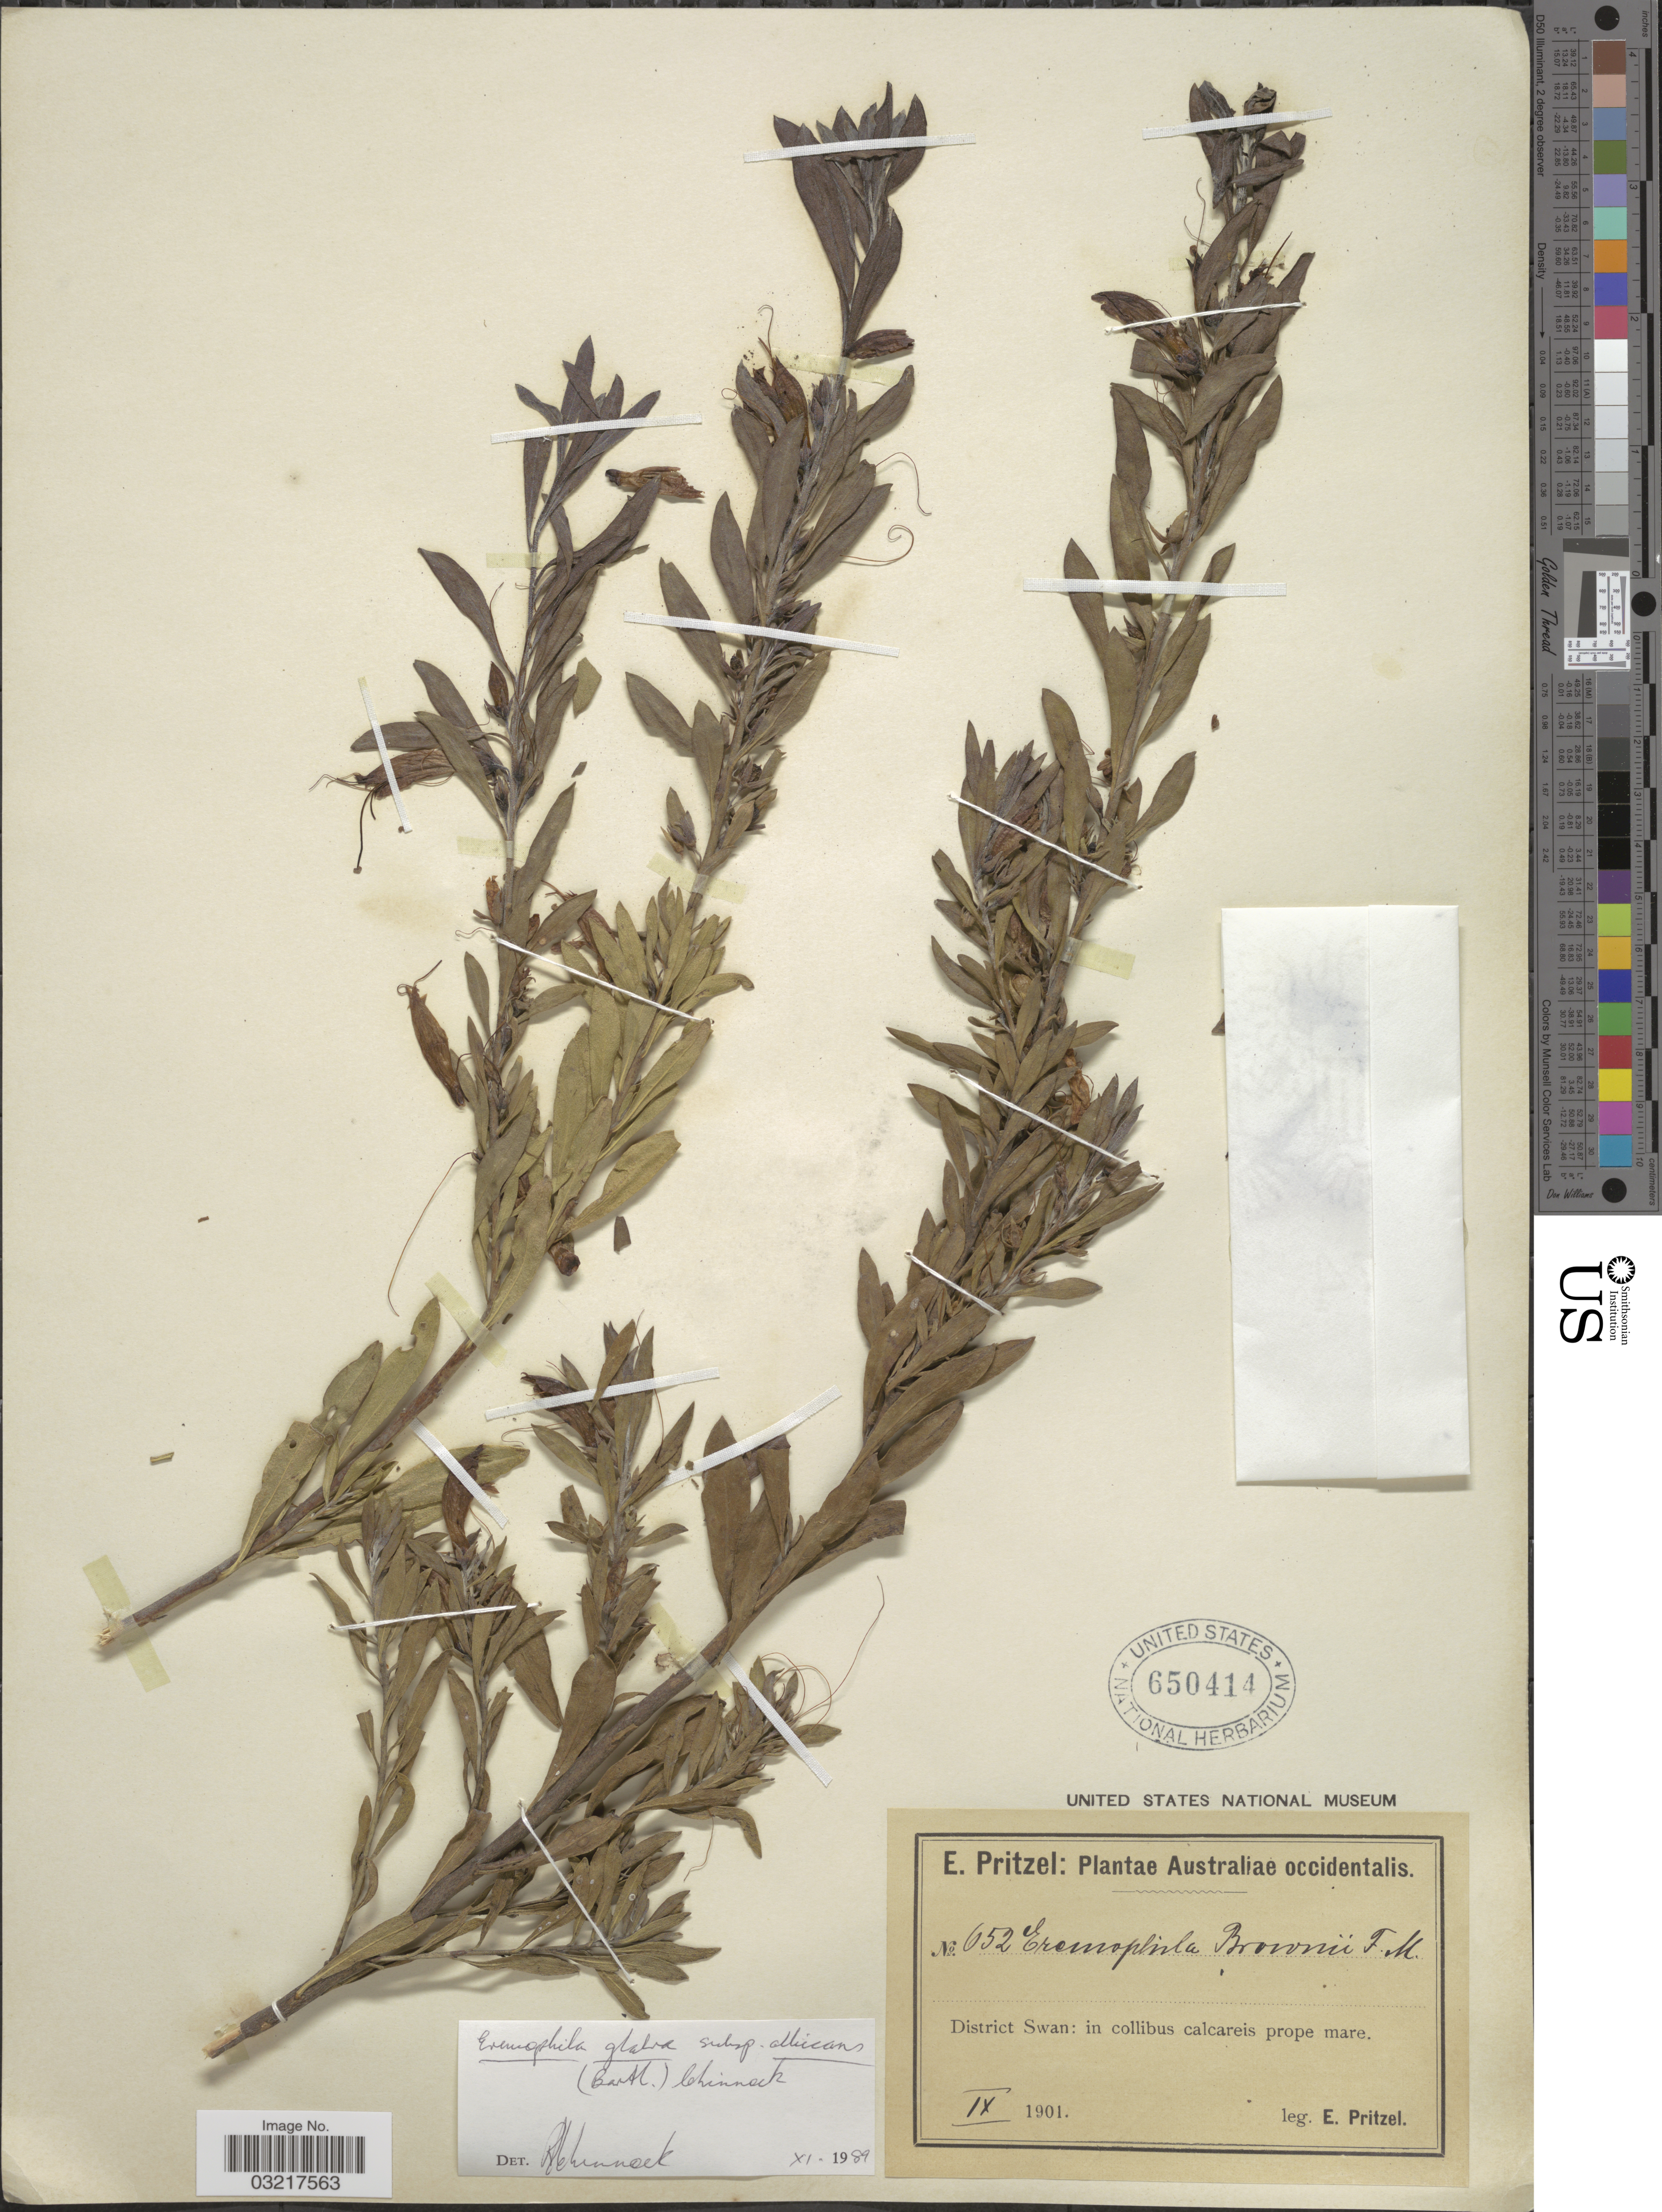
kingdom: Plantae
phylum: Tracheophyta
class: Magnoliopsida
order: Lamiales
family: Scrophulariaceae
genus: Eremophila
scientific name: Eremophila glabra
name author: (R. Br.) Ostenf.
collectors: E. G. Pritzel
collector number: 652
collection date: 1901-09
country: Australia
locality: Australiae occidentales. District Swan: in collibus calcareis prope mare.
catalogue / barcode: US 650414